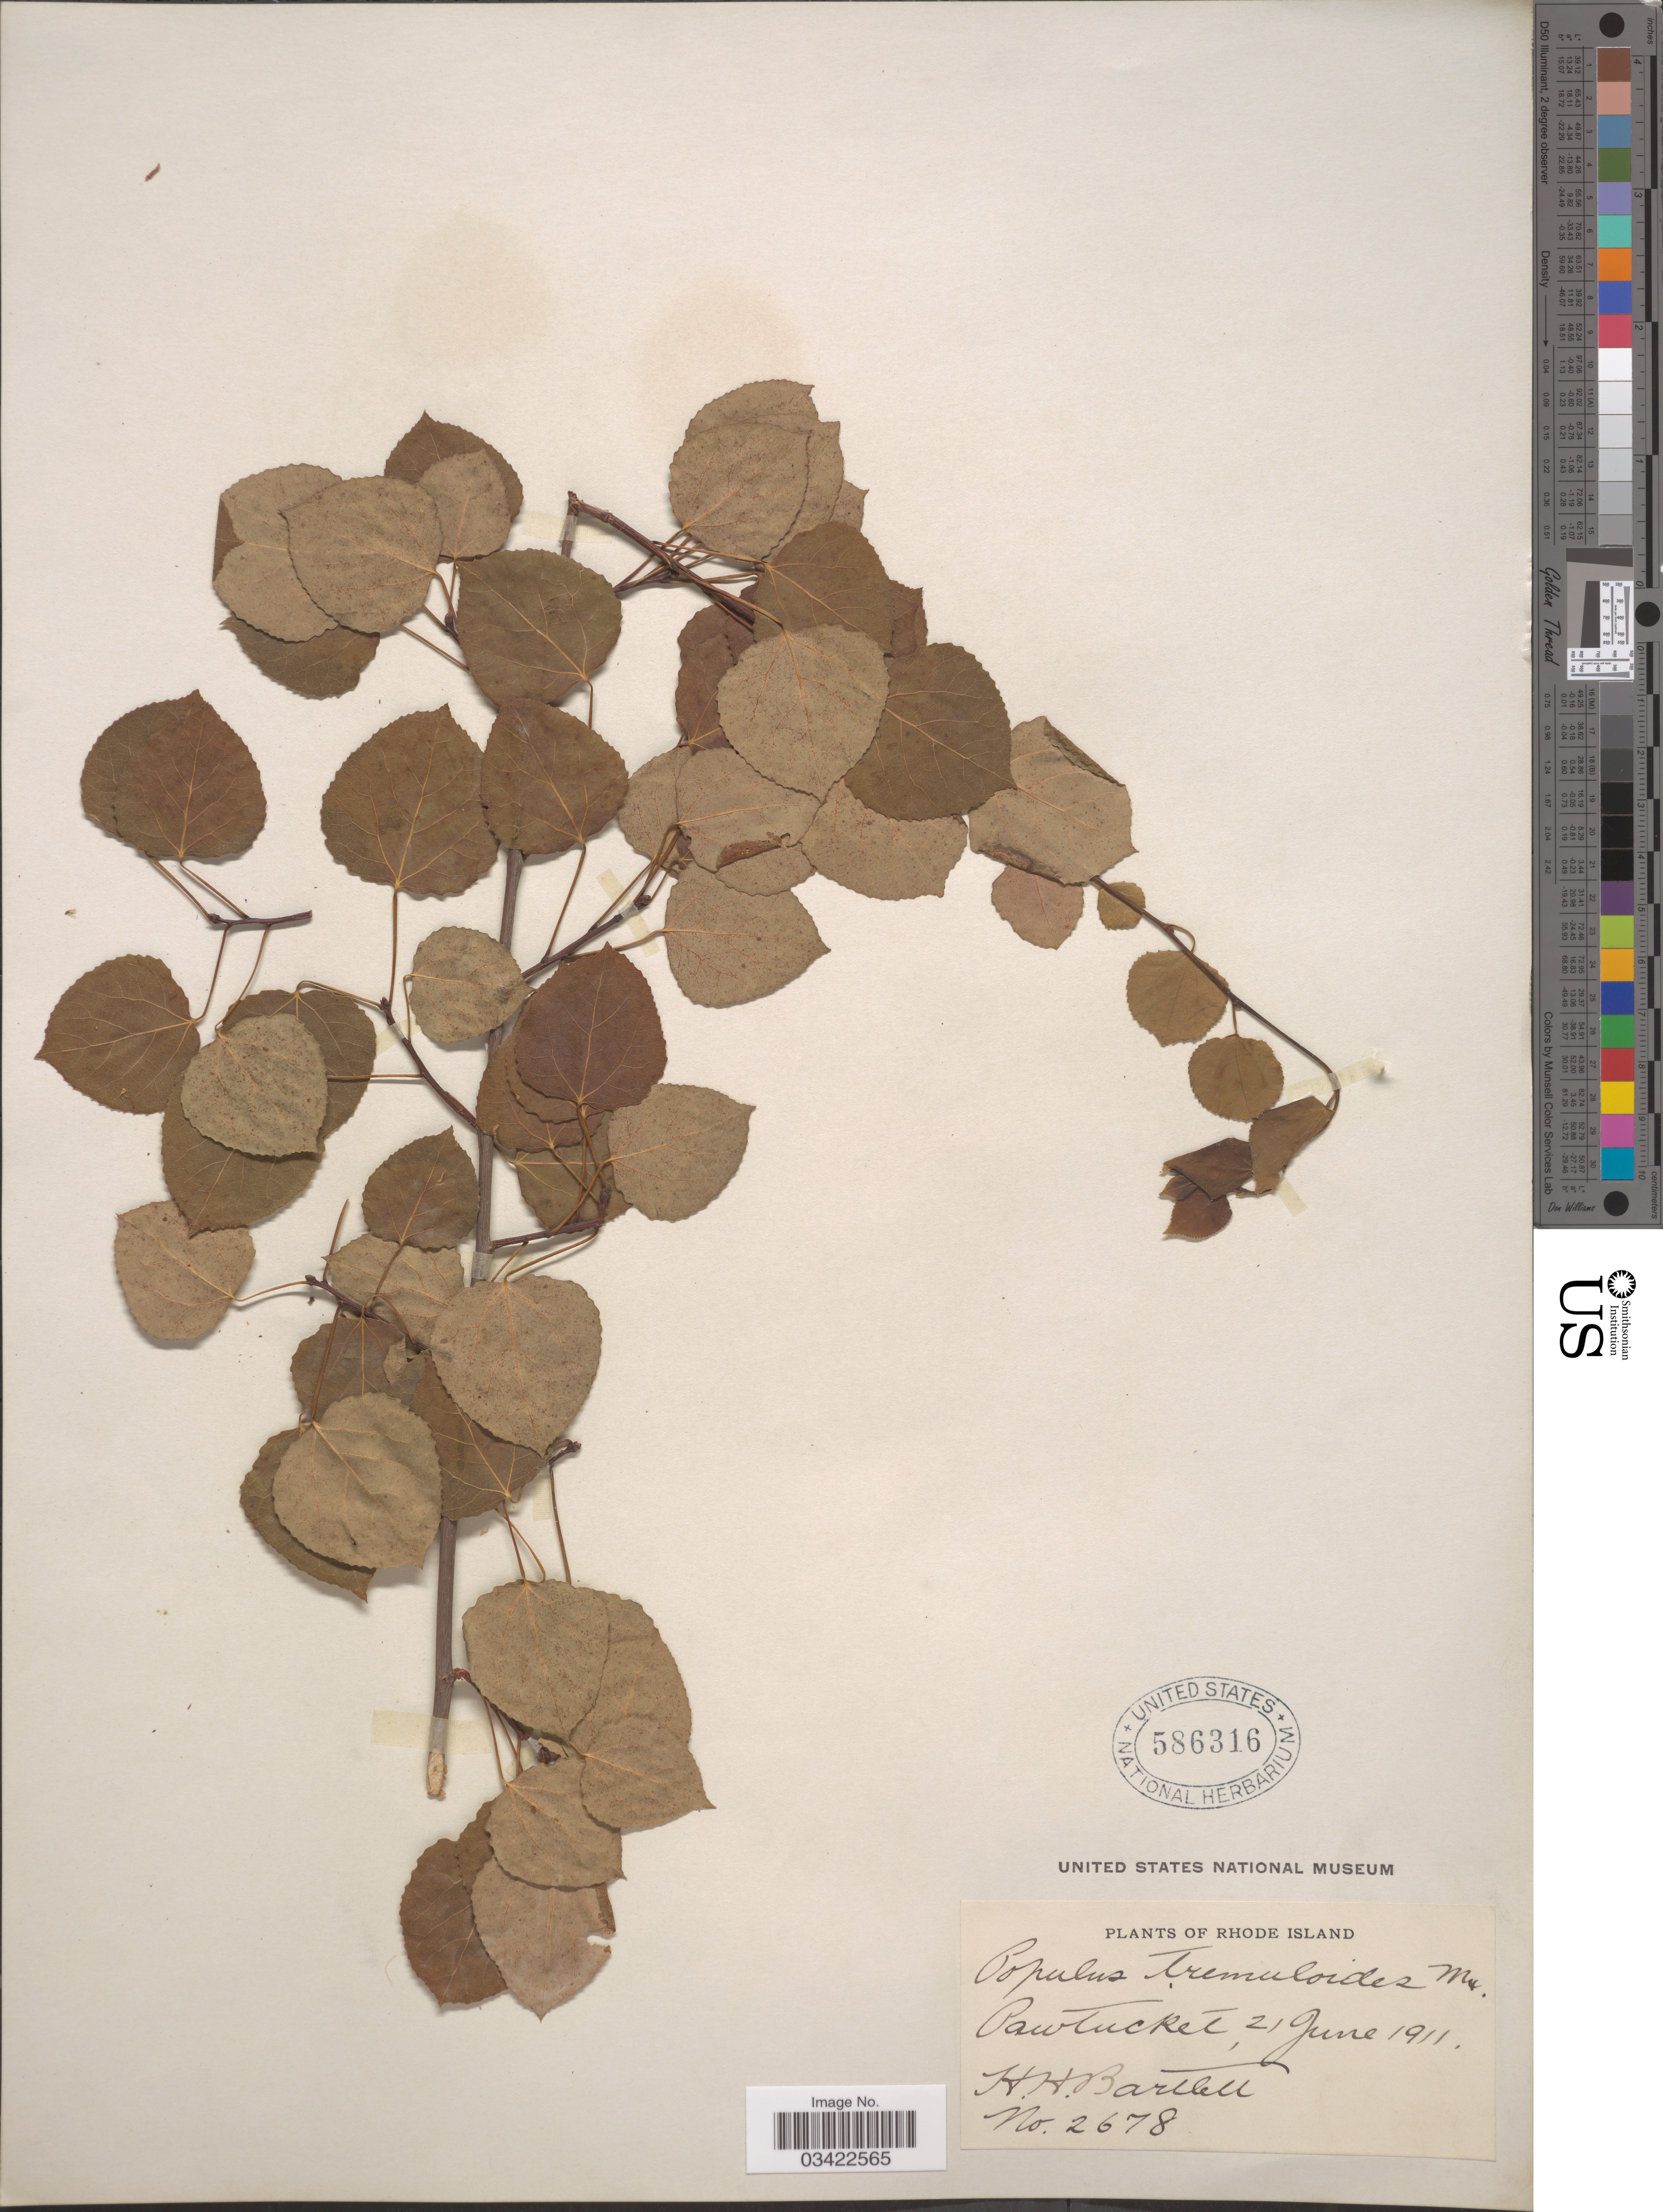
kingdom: Plantae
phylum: Tracheophyta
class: Magnoliopsida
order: Malpighiales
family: Salicaceae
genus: Populus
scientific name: Populus tremuloides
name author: Michx.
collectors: H. H. Bartlett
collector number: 2678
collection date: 1911-06-21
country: United States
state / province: Rhode Island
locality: Pawtucket.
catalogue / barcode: US 586316